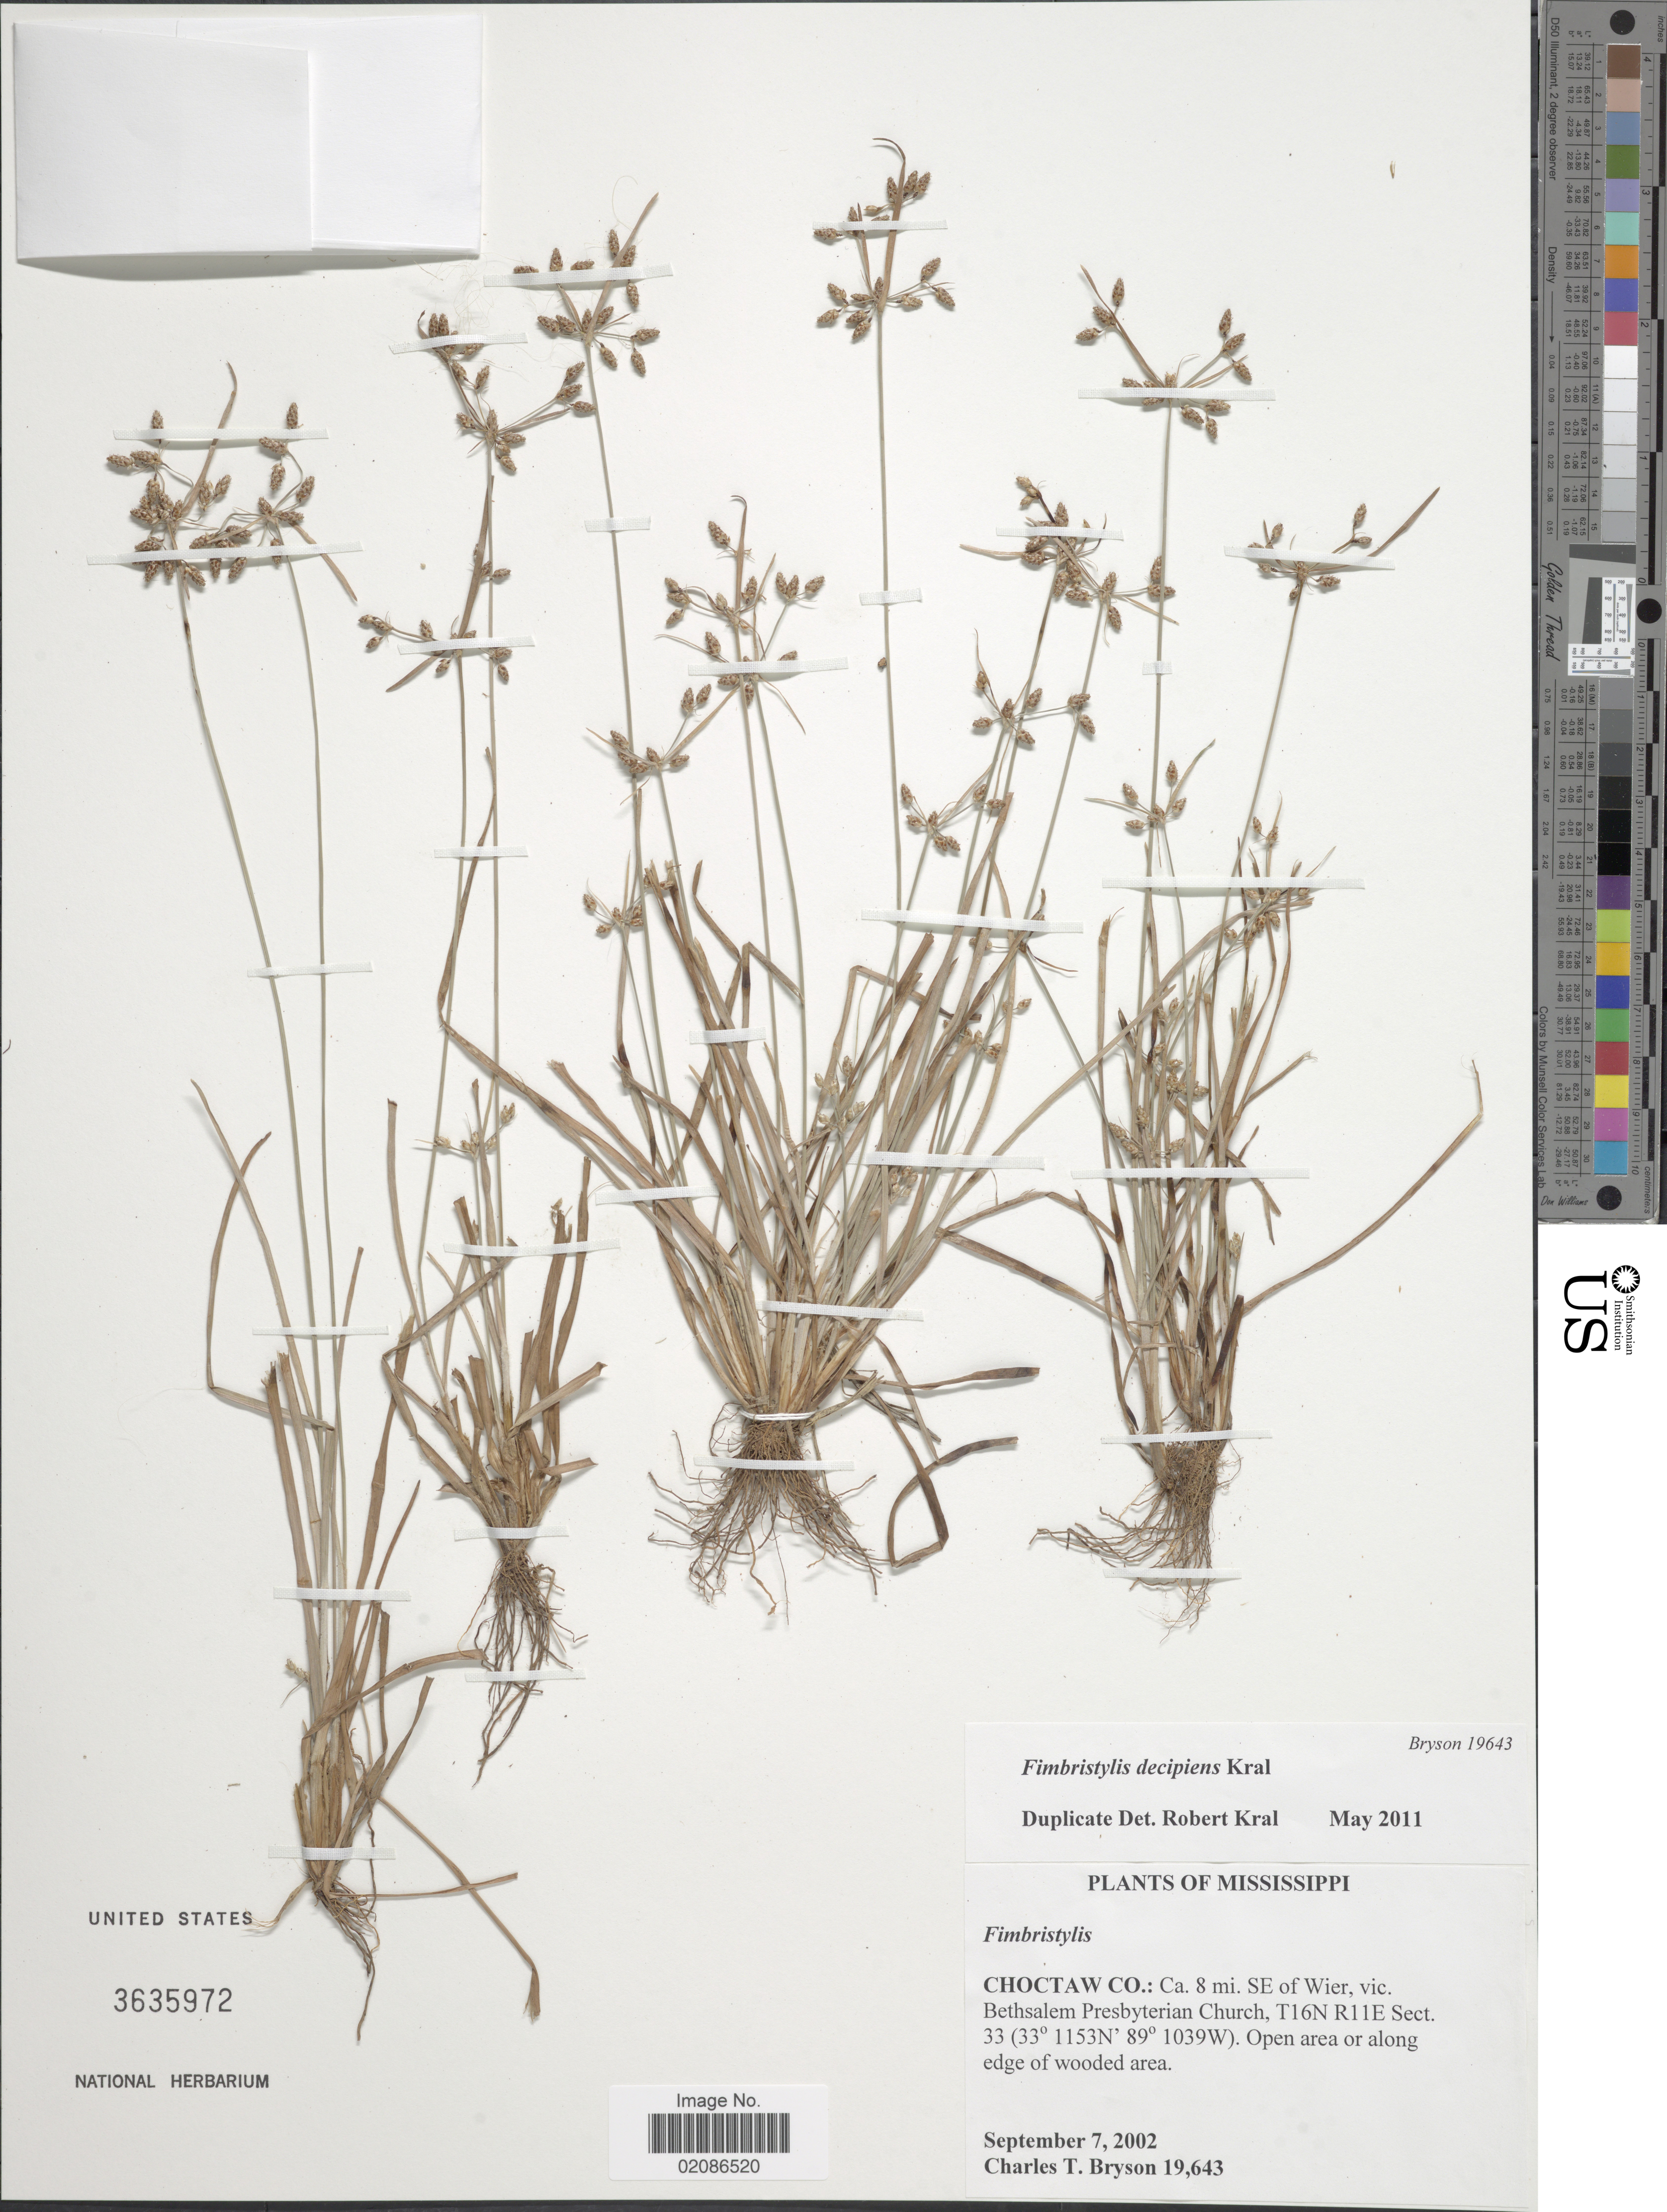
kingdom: Plantae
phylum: Tracheophyta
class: Liliopsida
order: Poales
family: Cyperaceae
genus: Fimbristylis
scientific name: Fimbristylis decipiens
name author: Kral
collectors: C. Bryson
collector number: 19643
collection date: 2002-09-07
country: United States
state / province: Mississippi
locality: Chictaw Co: Ca 8 mi SE of Wier, vic. Bethsalem Prebyterian Church, T16N R11E Sect. 33. Open area or along edge wooded are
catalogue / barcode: US 3635972